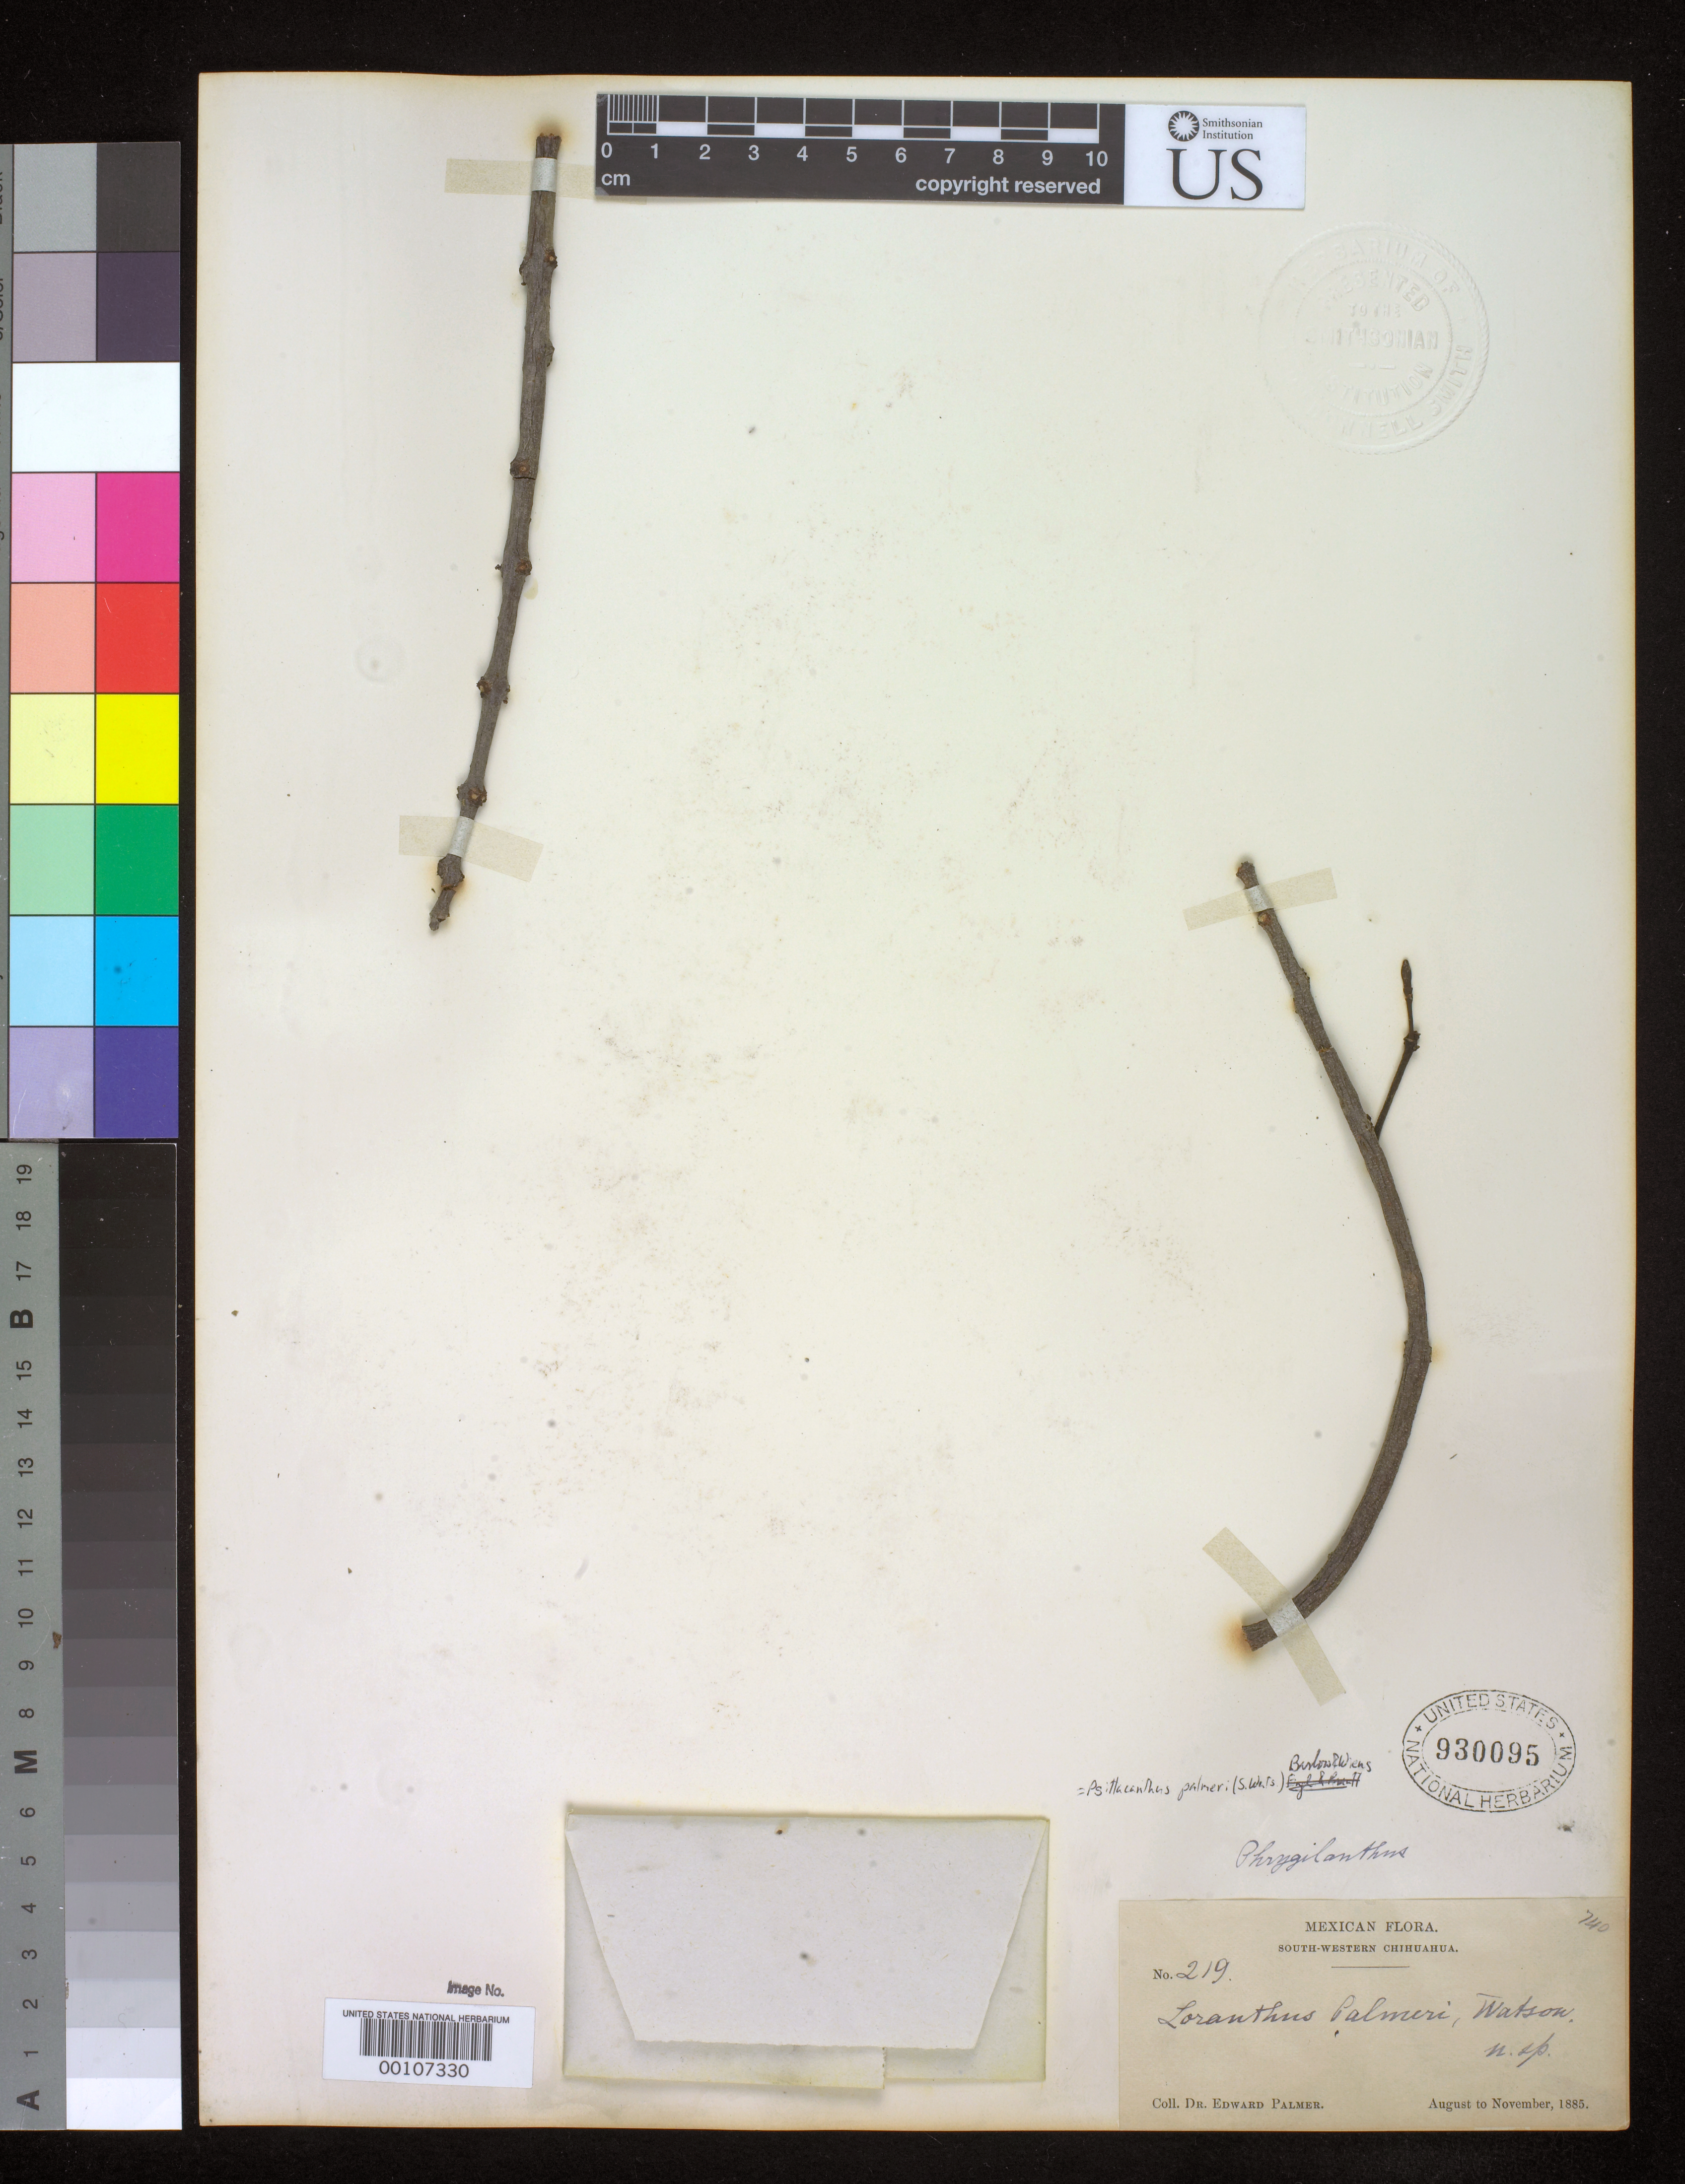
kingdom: Plantae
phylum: Tracheophyta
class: Magnoliopsida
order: Santalales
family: Loranthaceae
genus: Loranthus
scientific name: Loranthus palmeri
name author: S. Watson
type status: Type Collection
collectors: E. Palmer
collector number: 219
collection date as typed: Aug 1885 to -- Nov 1885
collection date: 1885-08/1885-11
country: Mexico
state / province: Chihuahua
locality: South-western Chihuahua.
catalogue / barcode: US 930095